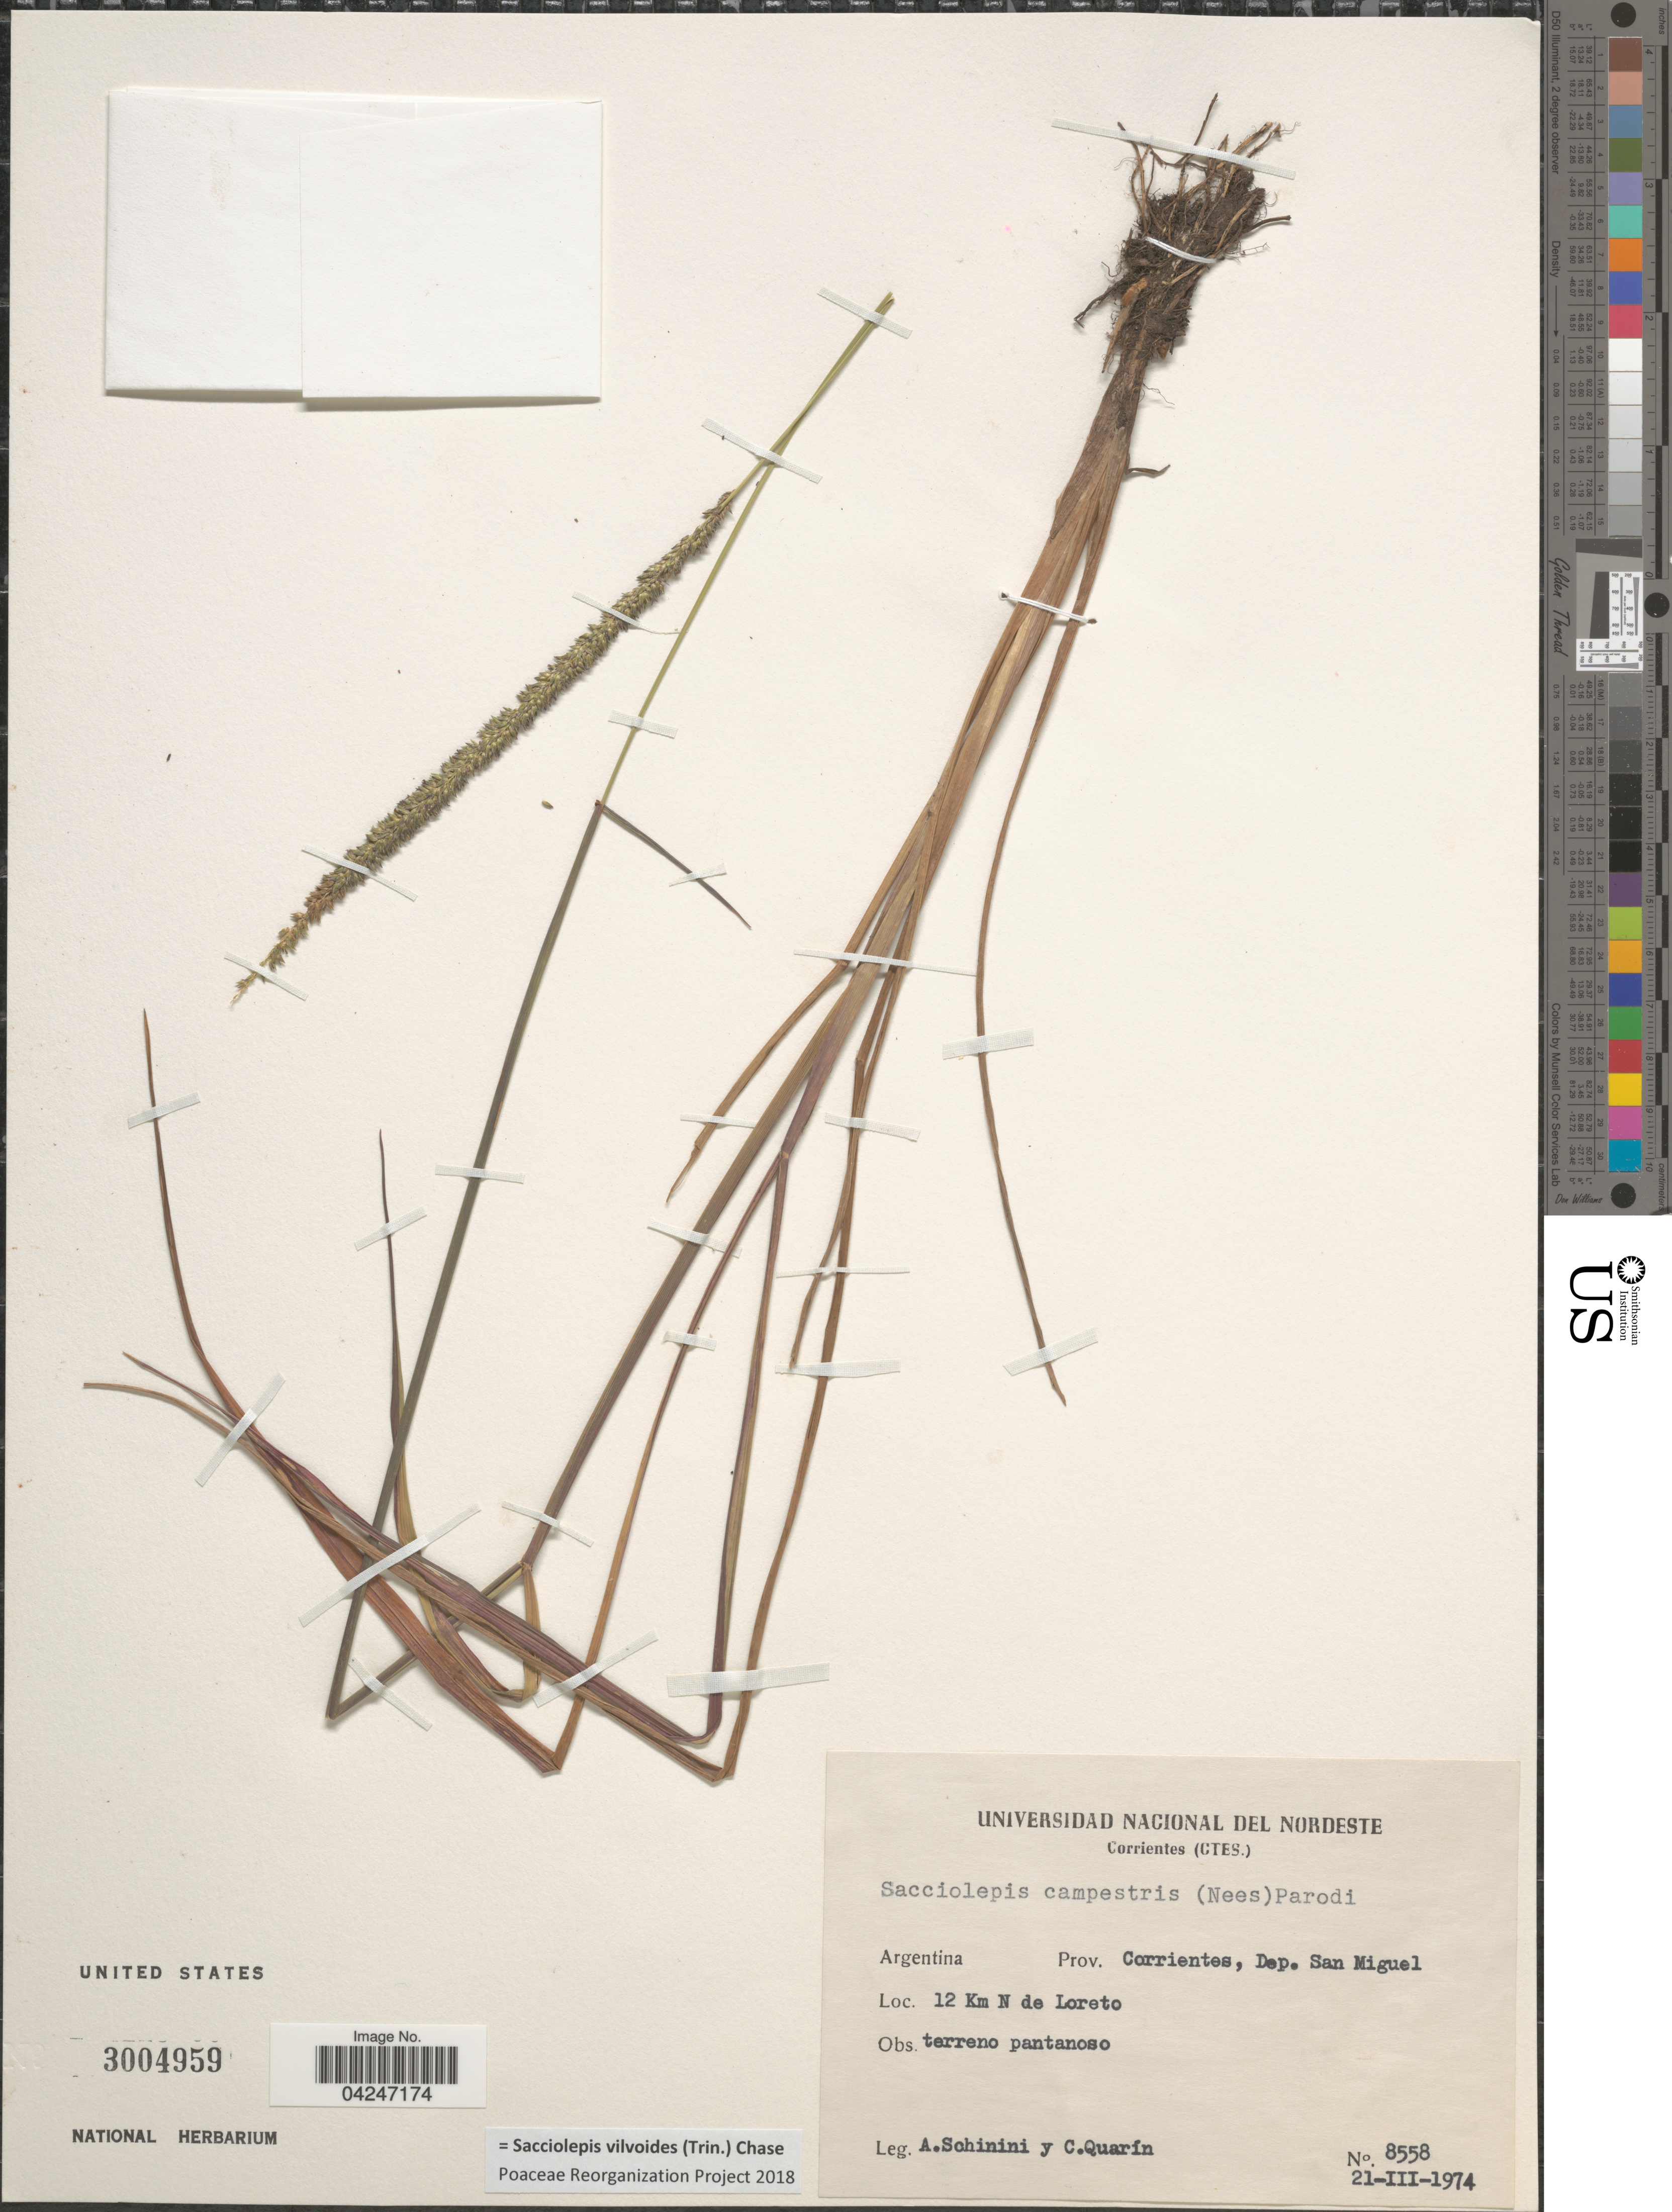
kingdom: Plantae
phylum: Tracheophyta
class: Liliopsida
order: Poales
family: Poaceae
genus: Sacciolepis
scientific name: Sacciolepis vilvoides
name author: (Trin.) Chase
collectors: A. Schinini & C. Quarin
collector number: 8558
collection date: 1974-03-21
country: Argentina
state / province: Corrientes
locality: Dep. San Miguel. 12 Km N de Loreto. Terreno pantanoso.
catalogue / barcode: US 3004959